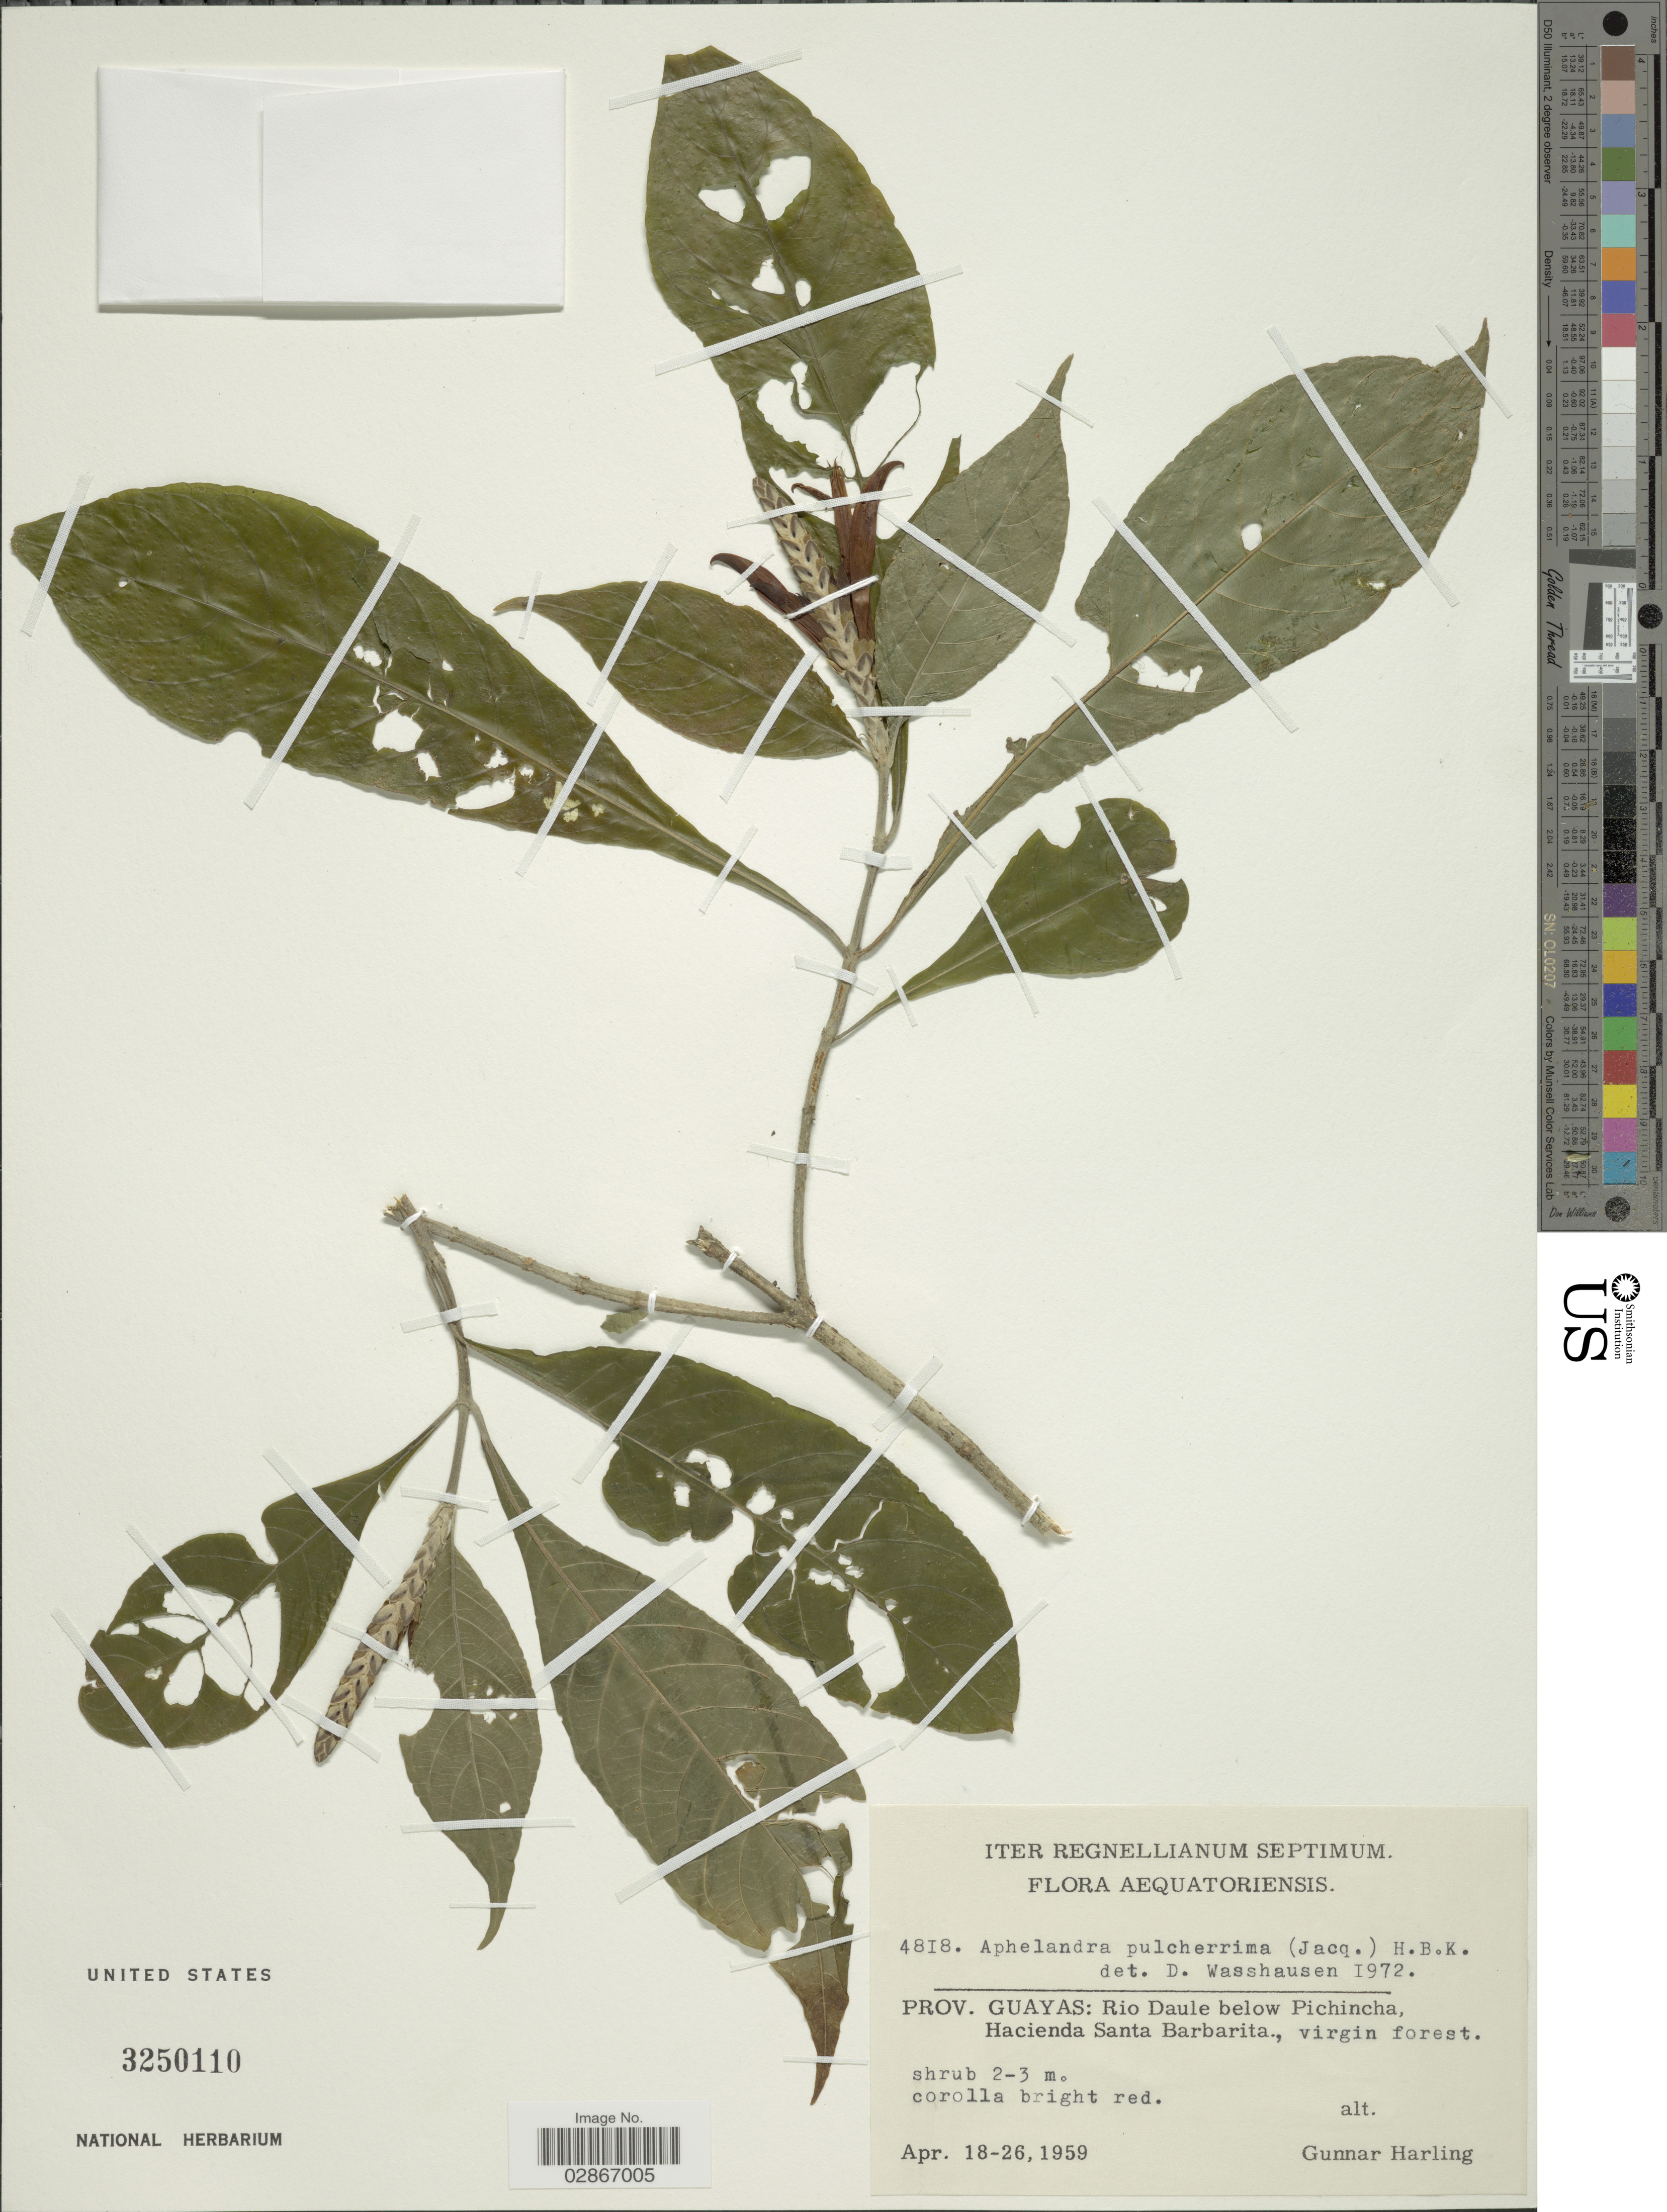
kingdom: Plantae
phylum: Tracheophyta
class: Magnoliopsida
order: Lamiales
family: Acanthaceae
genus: Aphelandra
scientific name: Aphelandra glabrata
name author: Willd. ex Nees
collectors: G. Harling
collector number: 4818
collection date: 1959-04-18/1959-04-26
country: Ecuador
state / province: Guayas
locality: Rio Daule below Pichincha, Hacienda Santa Barbarita.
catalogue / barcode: US 3250110